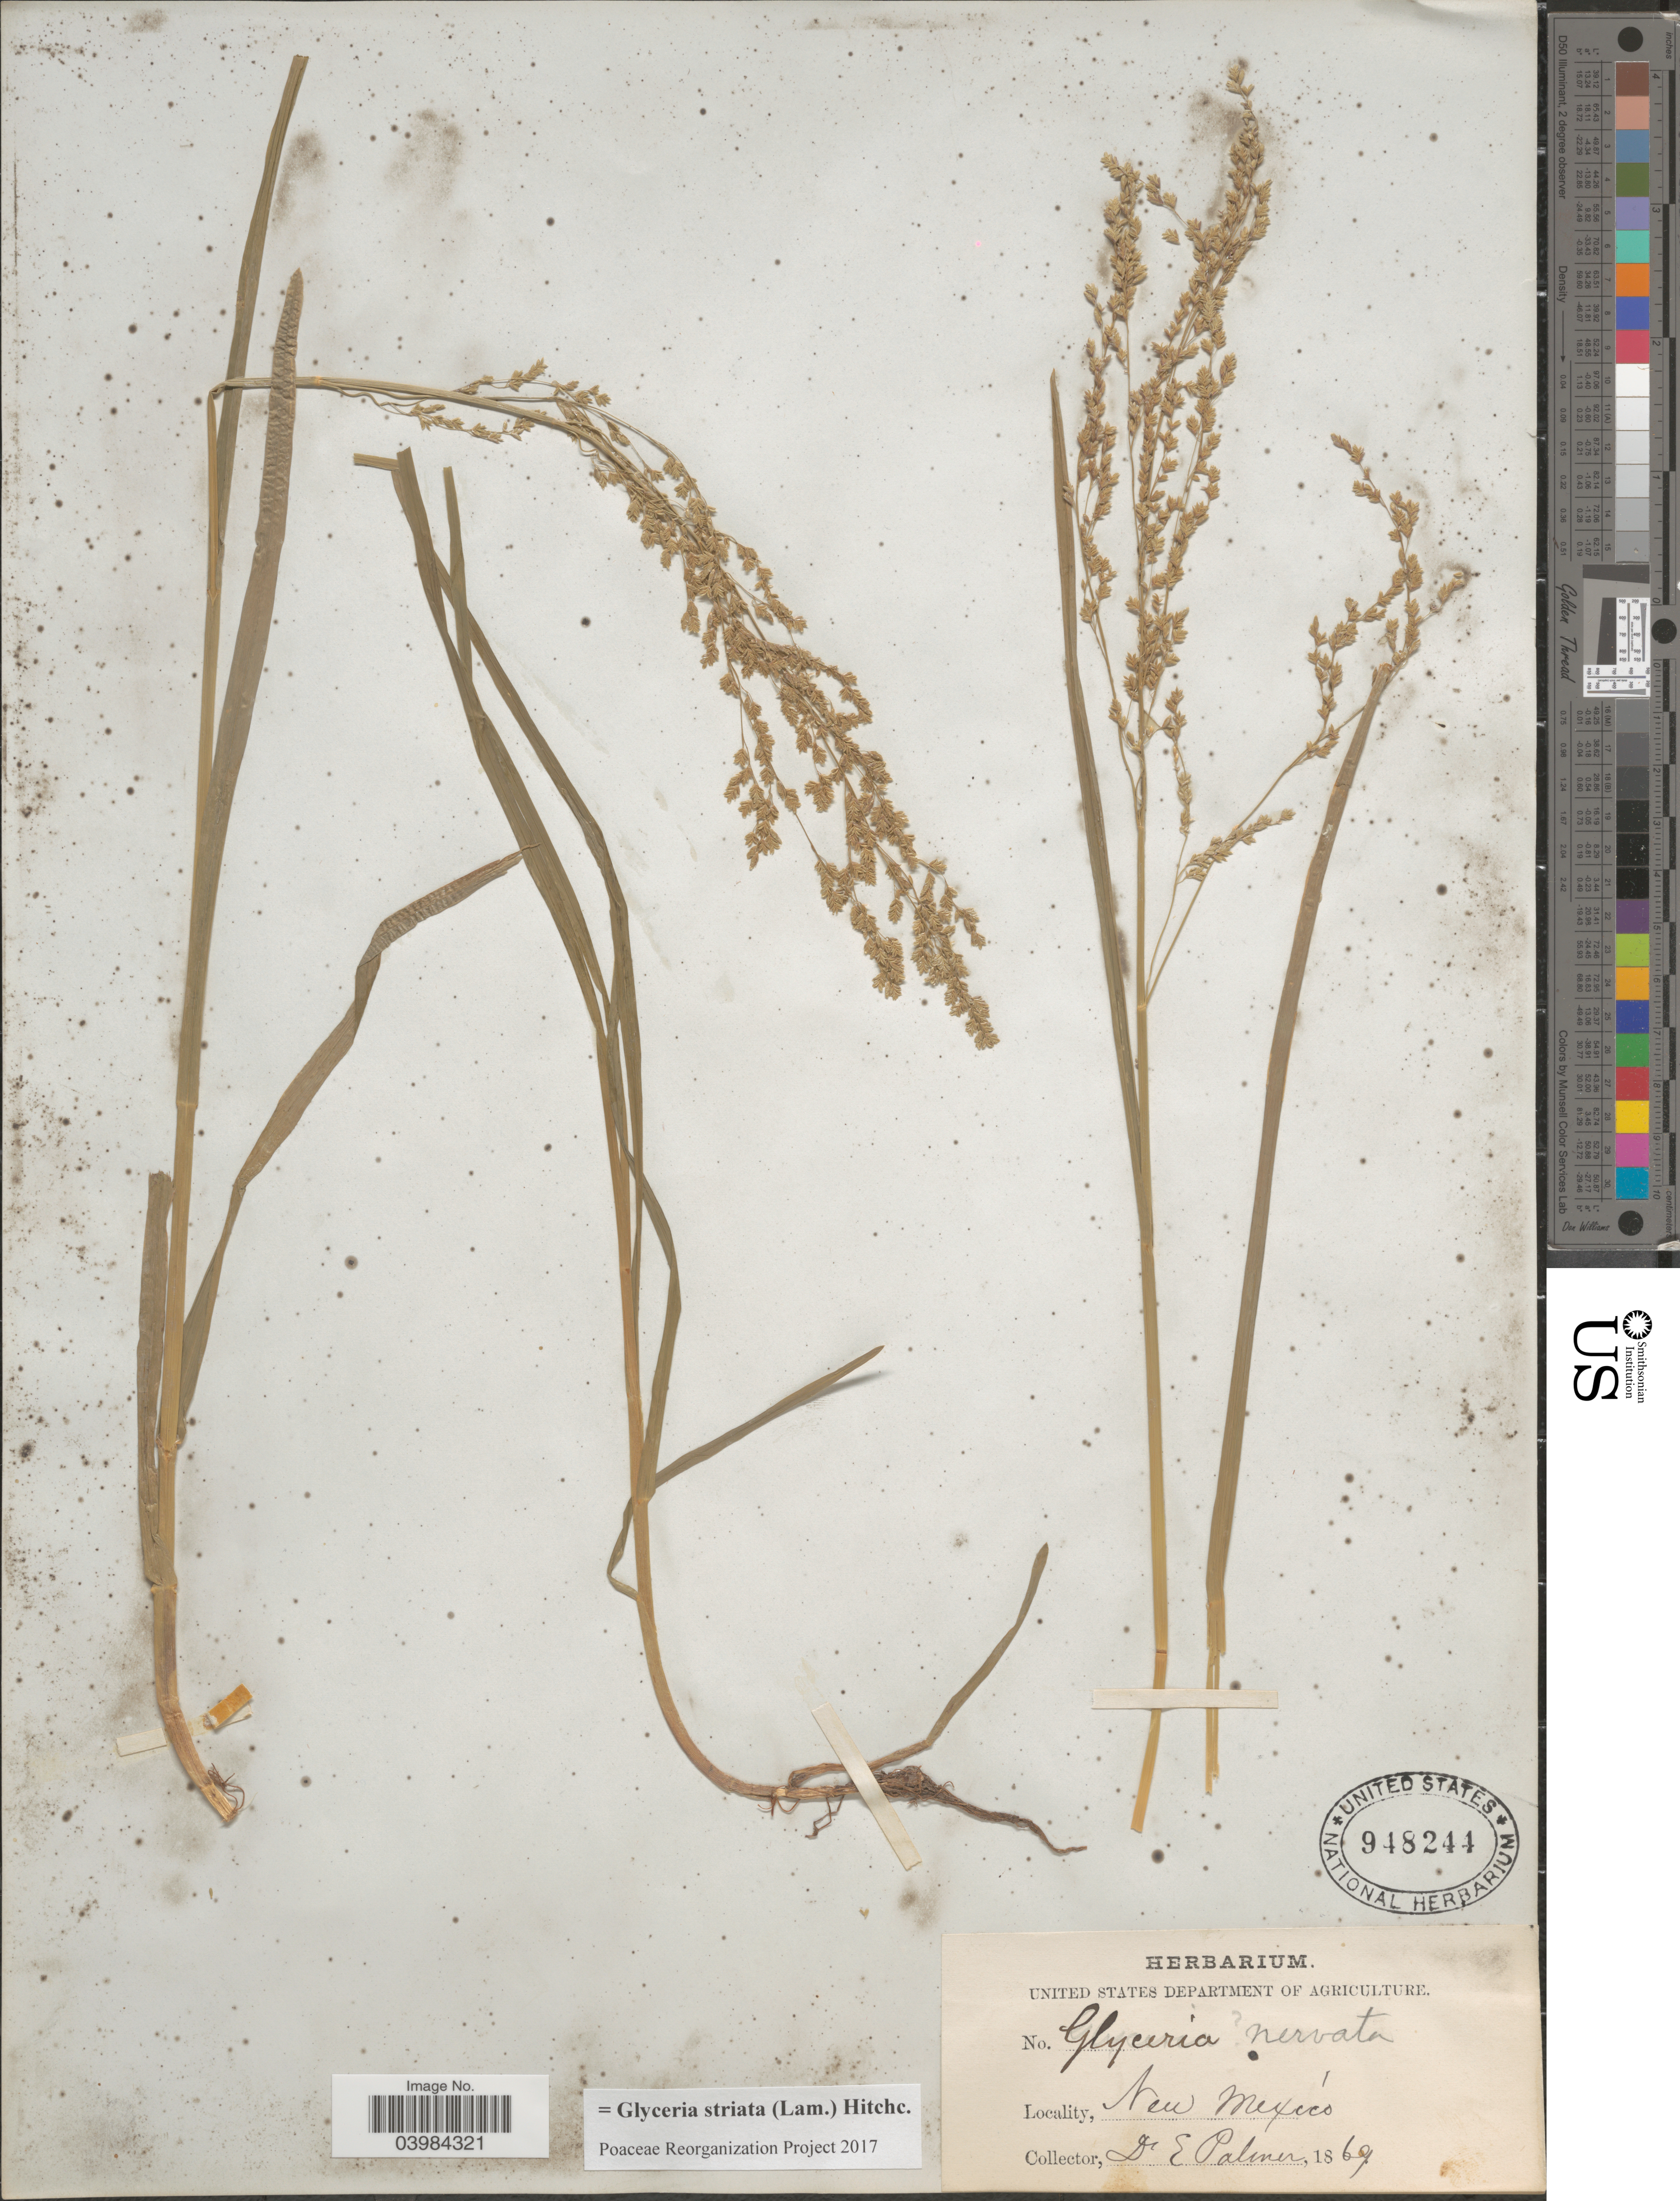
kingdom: Plantae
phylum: Tracheophyta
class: Liliopsida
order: Poales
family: Poaceae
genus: Glyceria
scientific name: Glyceria striata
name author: (Lam.) Hitchc.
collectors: E. Palmer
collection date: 1869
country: United States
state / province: New Mexico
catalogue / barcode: US 948244